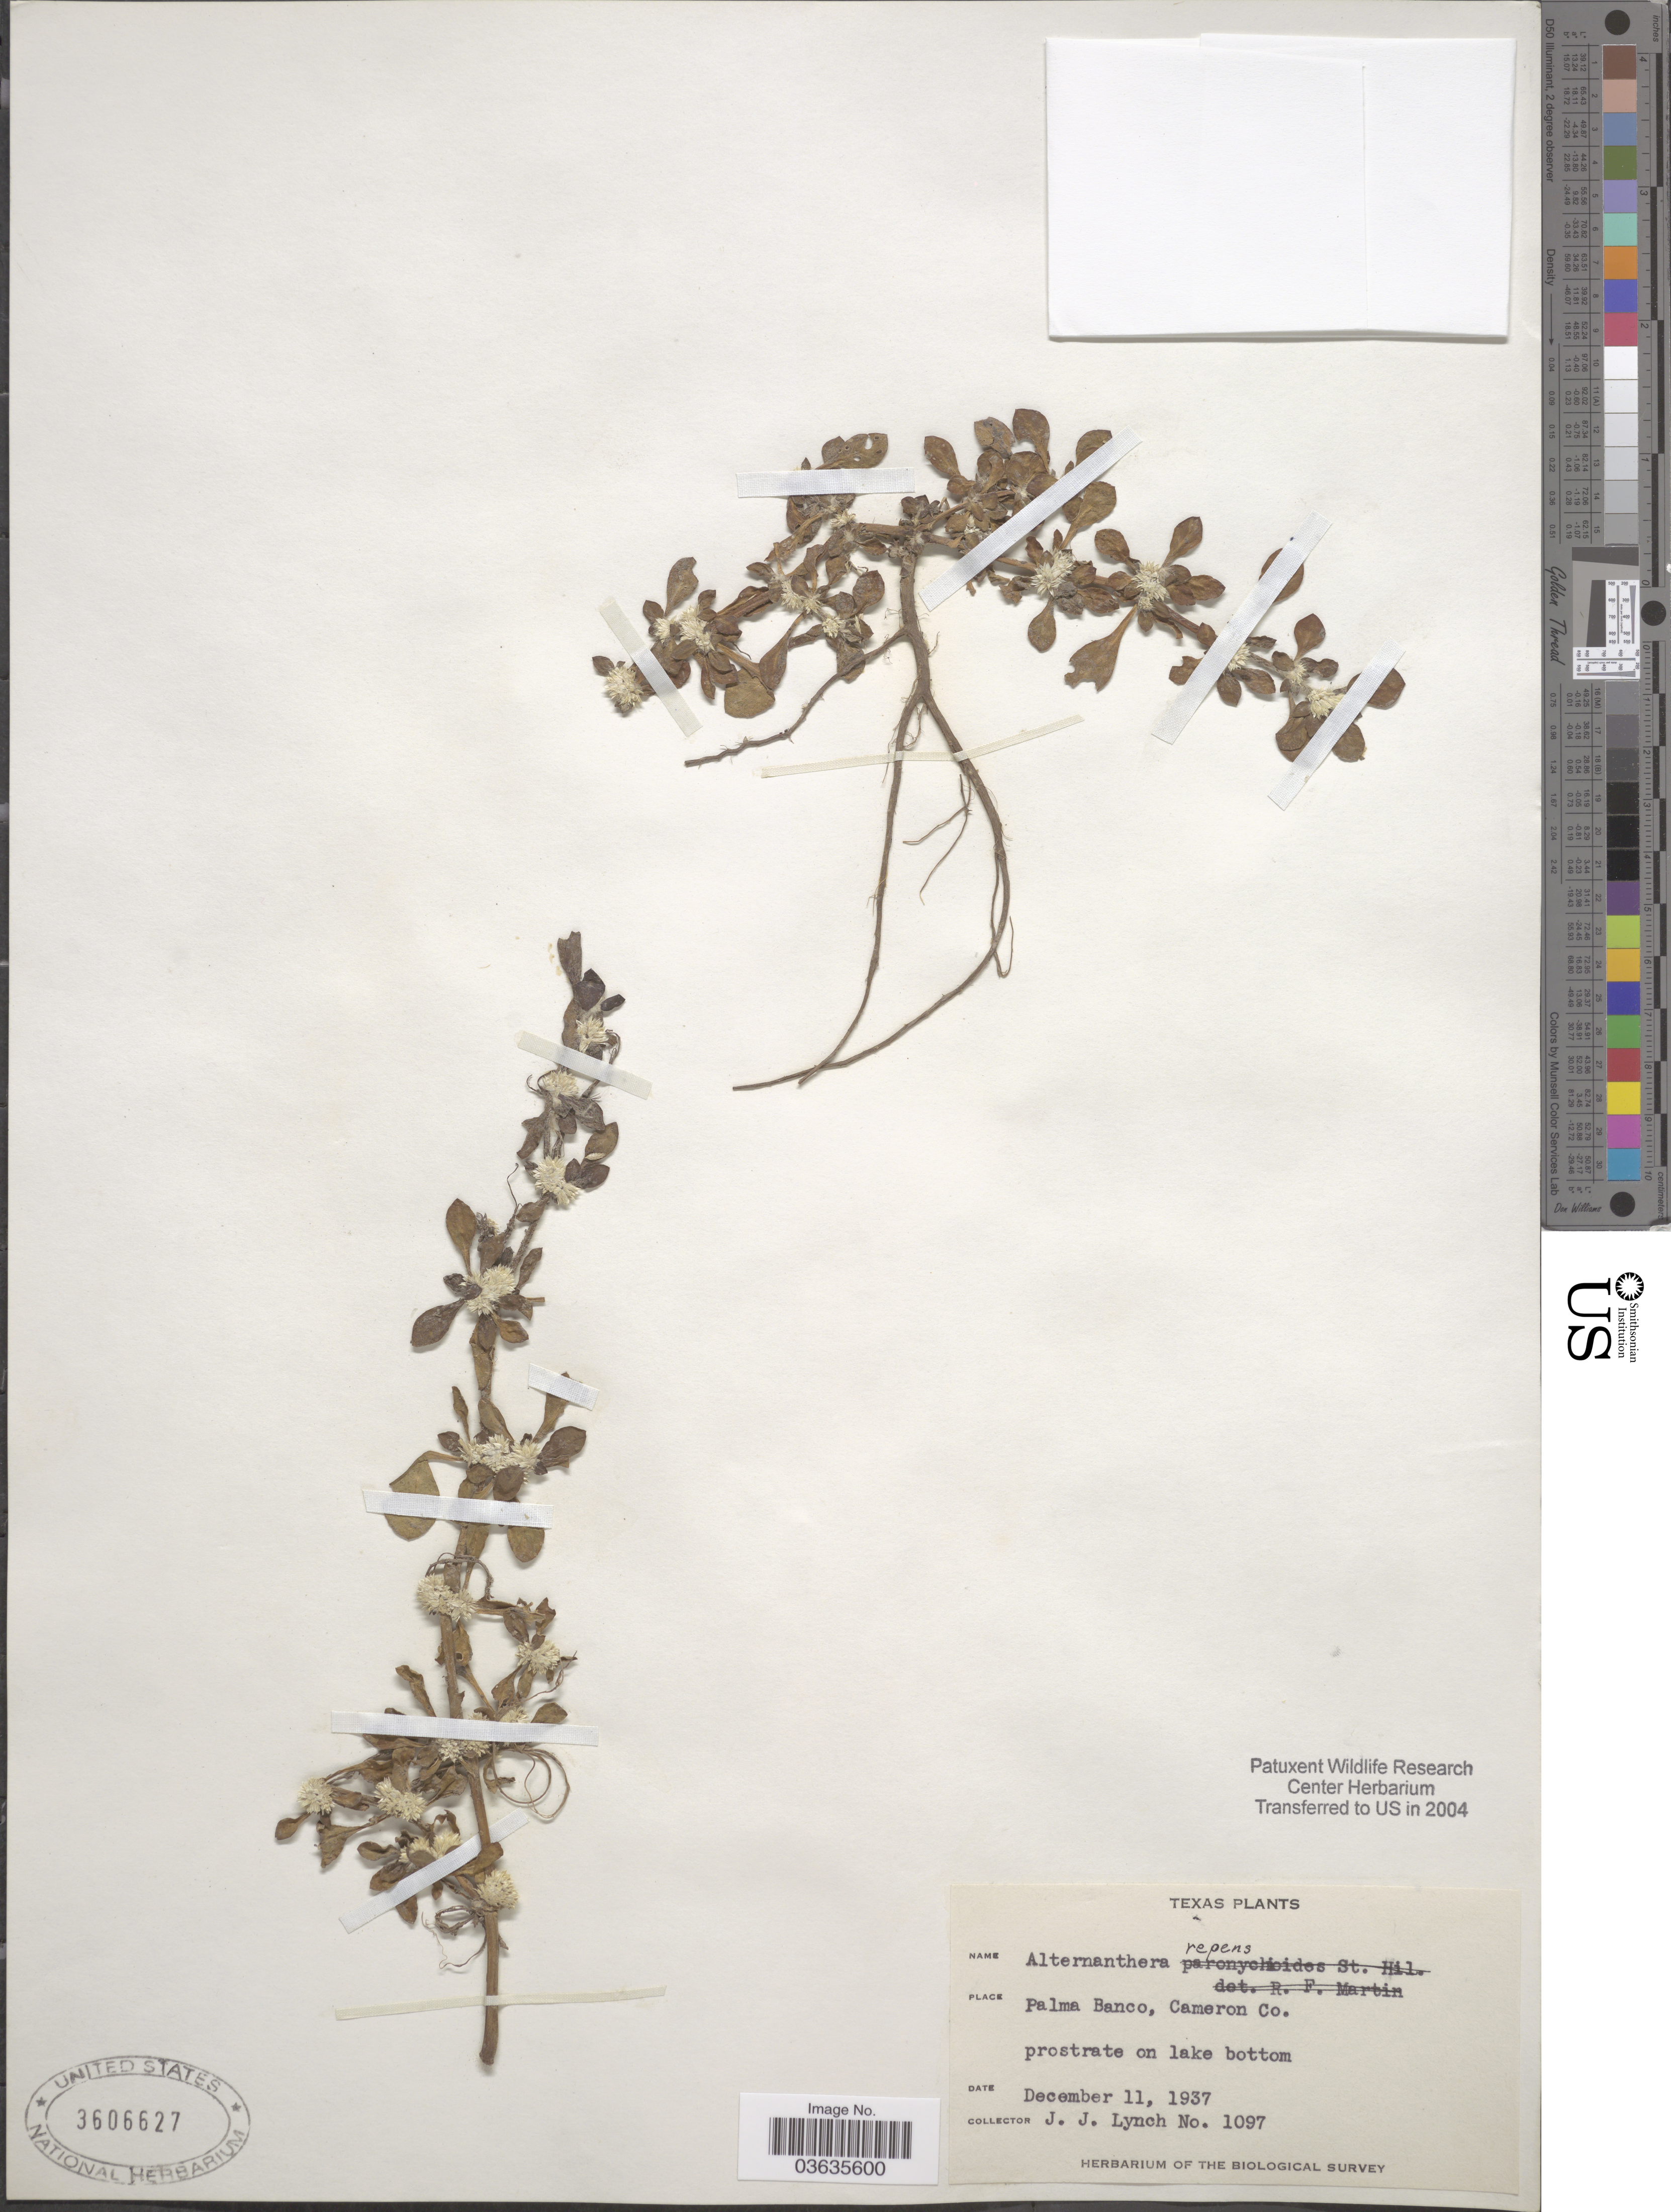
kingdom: Plantae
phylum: Tracheophyta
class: Magnoliopsida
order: Caryophyllales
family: Amaranthaceae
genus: Alternanthera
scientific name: Alternanthera repens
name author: (L.) Kuntze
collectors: J. Lynch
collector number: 1097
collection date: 1937-12-11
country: United States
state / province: Texas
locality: Palma Banco, Cameron Co.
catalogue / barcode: US 3606627